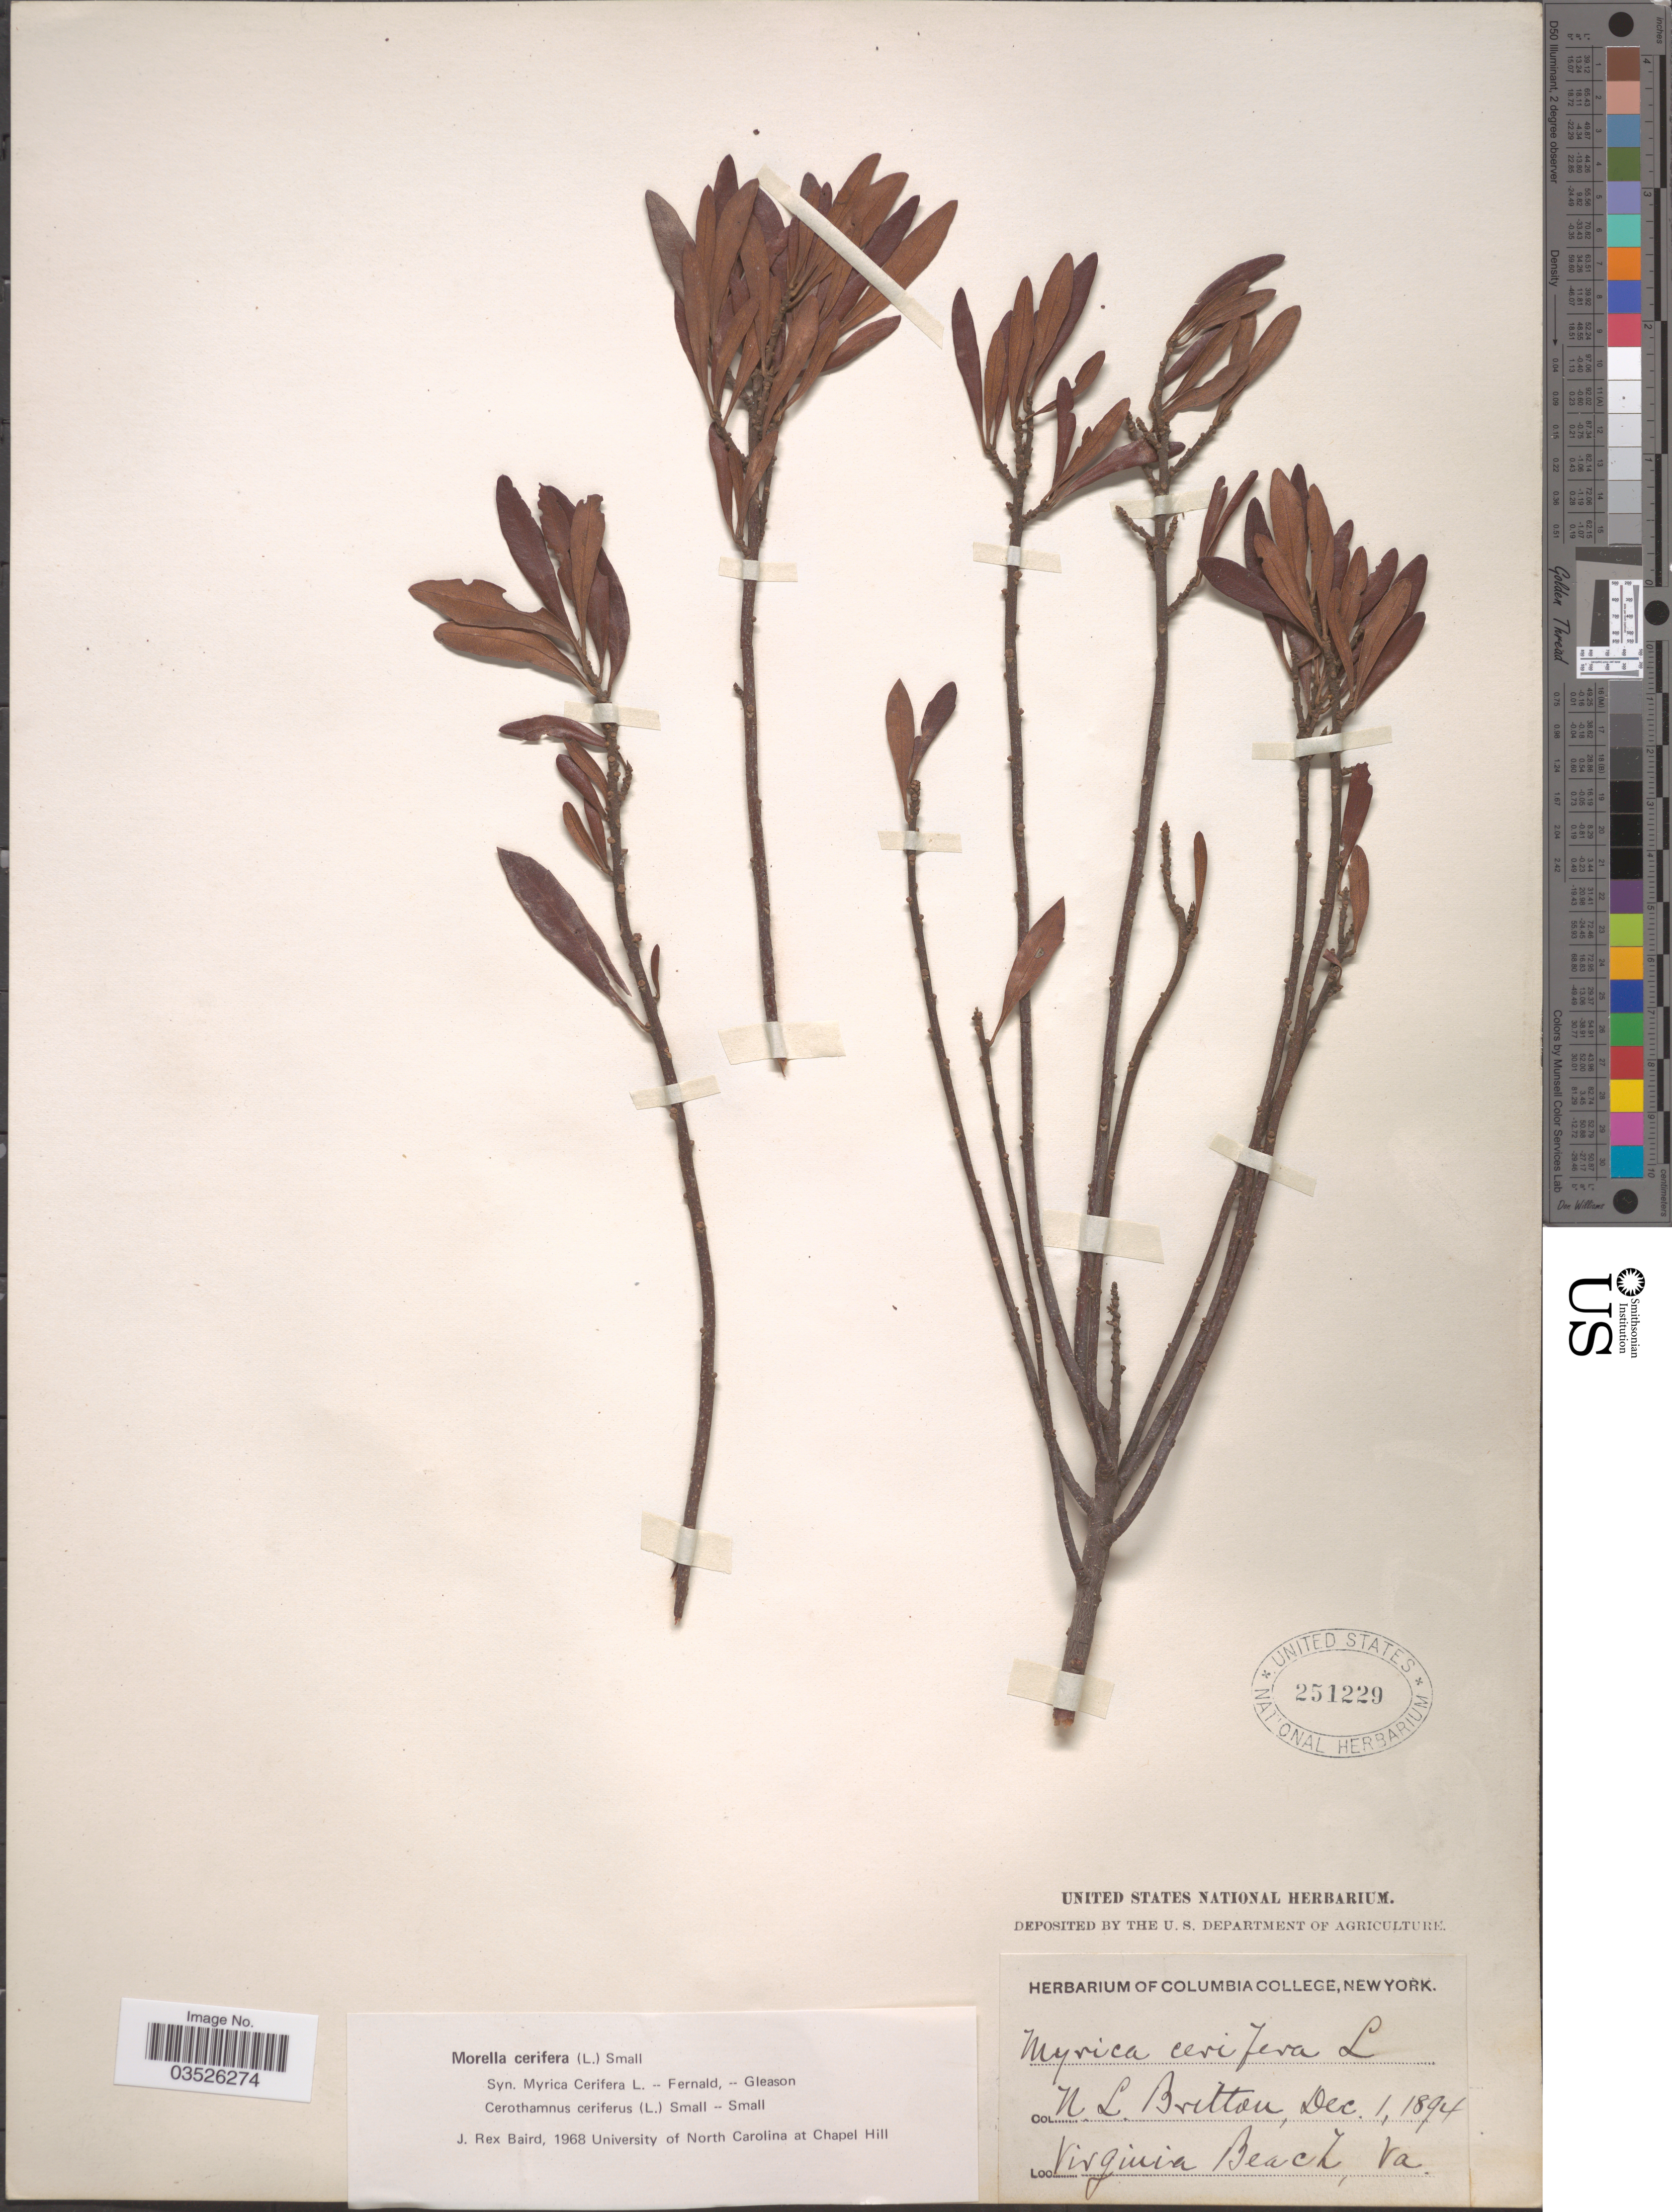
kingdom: Plantae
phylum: Tracheophyta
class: Magnoliopsida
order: Fagales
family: Myricaceae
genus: Morella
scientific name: Morella cerifera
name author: (L.) Small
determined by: Baird, James Rex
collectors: N. Britton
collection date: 1894-12-01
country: United States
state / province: Virginia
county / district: City of Virginia Beach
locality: Virginia Beach.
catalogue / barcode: US 251229